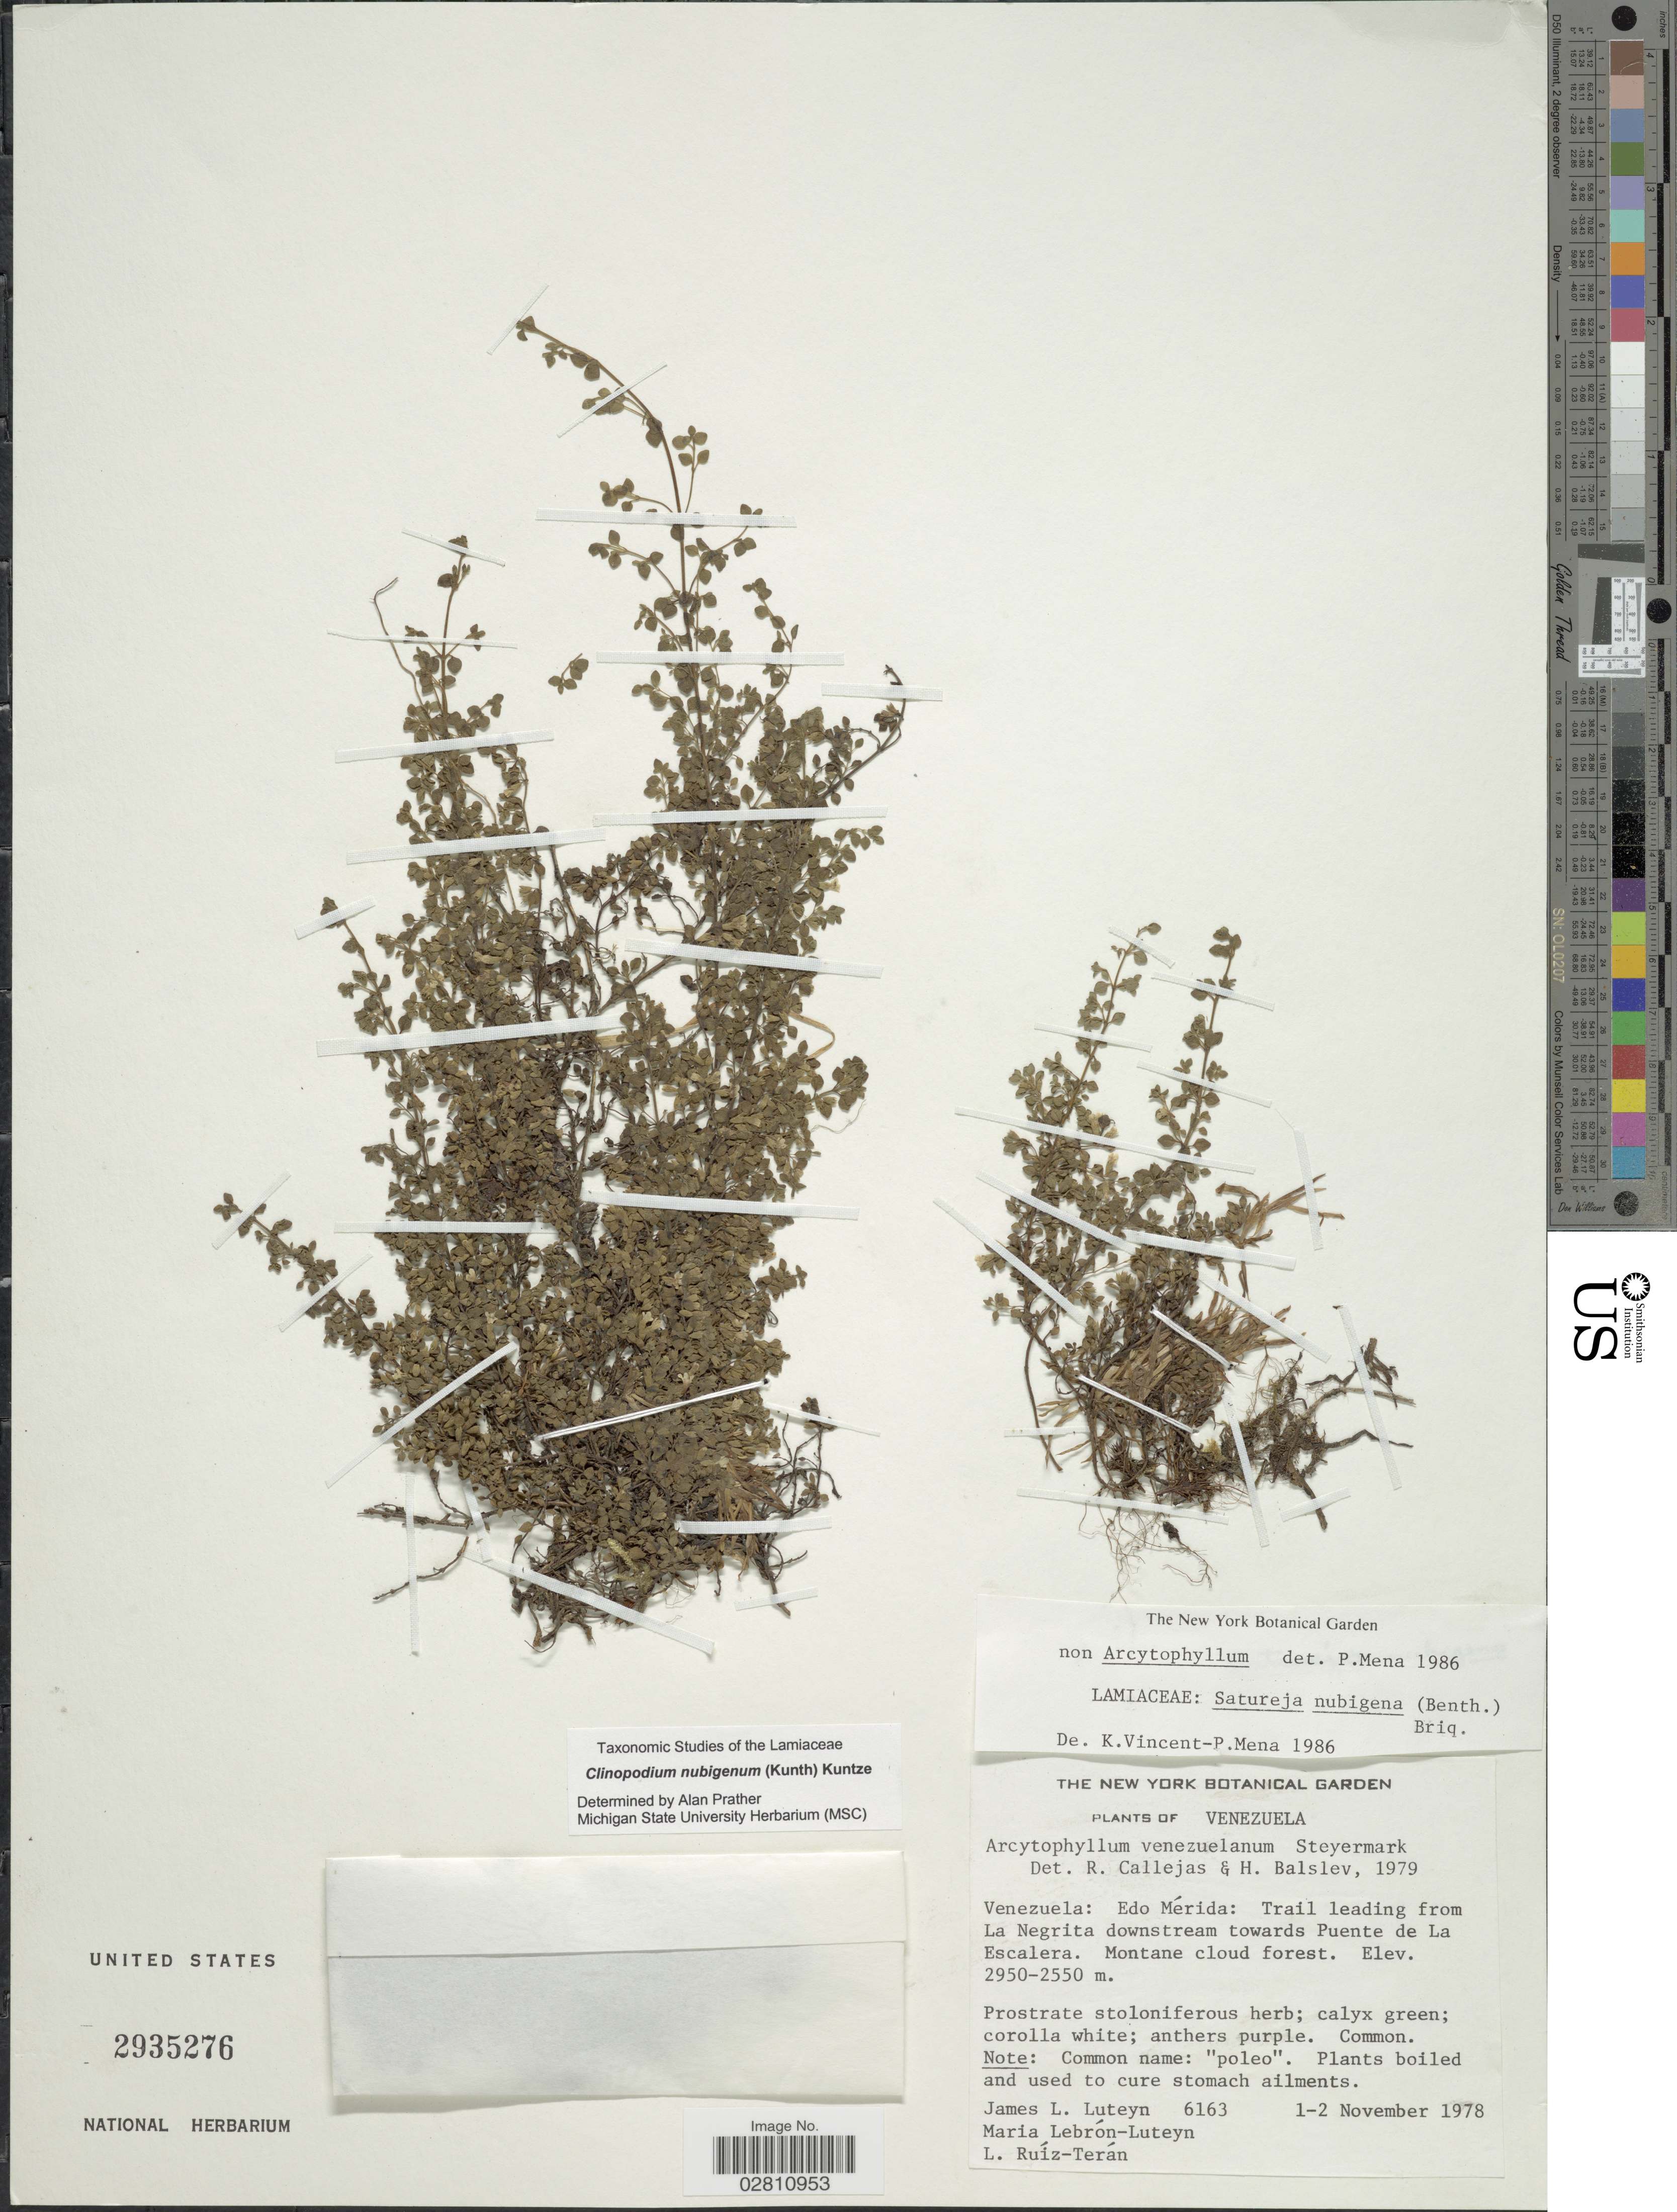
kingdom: Plantae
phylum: Tracheophyta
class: Magnoliopsida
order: Lamiales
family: Lamiaceae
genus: Clinopodium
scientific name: Clinopodium nubigenum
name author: (Kunth) Kuntze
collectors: J. L. Luteyn, M. L. Lebrón-Luteyn & L. E. Ruíz-Terán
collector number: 6163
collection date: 1978-11-01/1978-11-02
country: Venezuela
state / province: Mérida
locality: Edo. Mérida: Trail leading from La Negrita downstream towards Puente de la Escalera.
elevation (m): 2550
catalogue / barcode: US 2935276